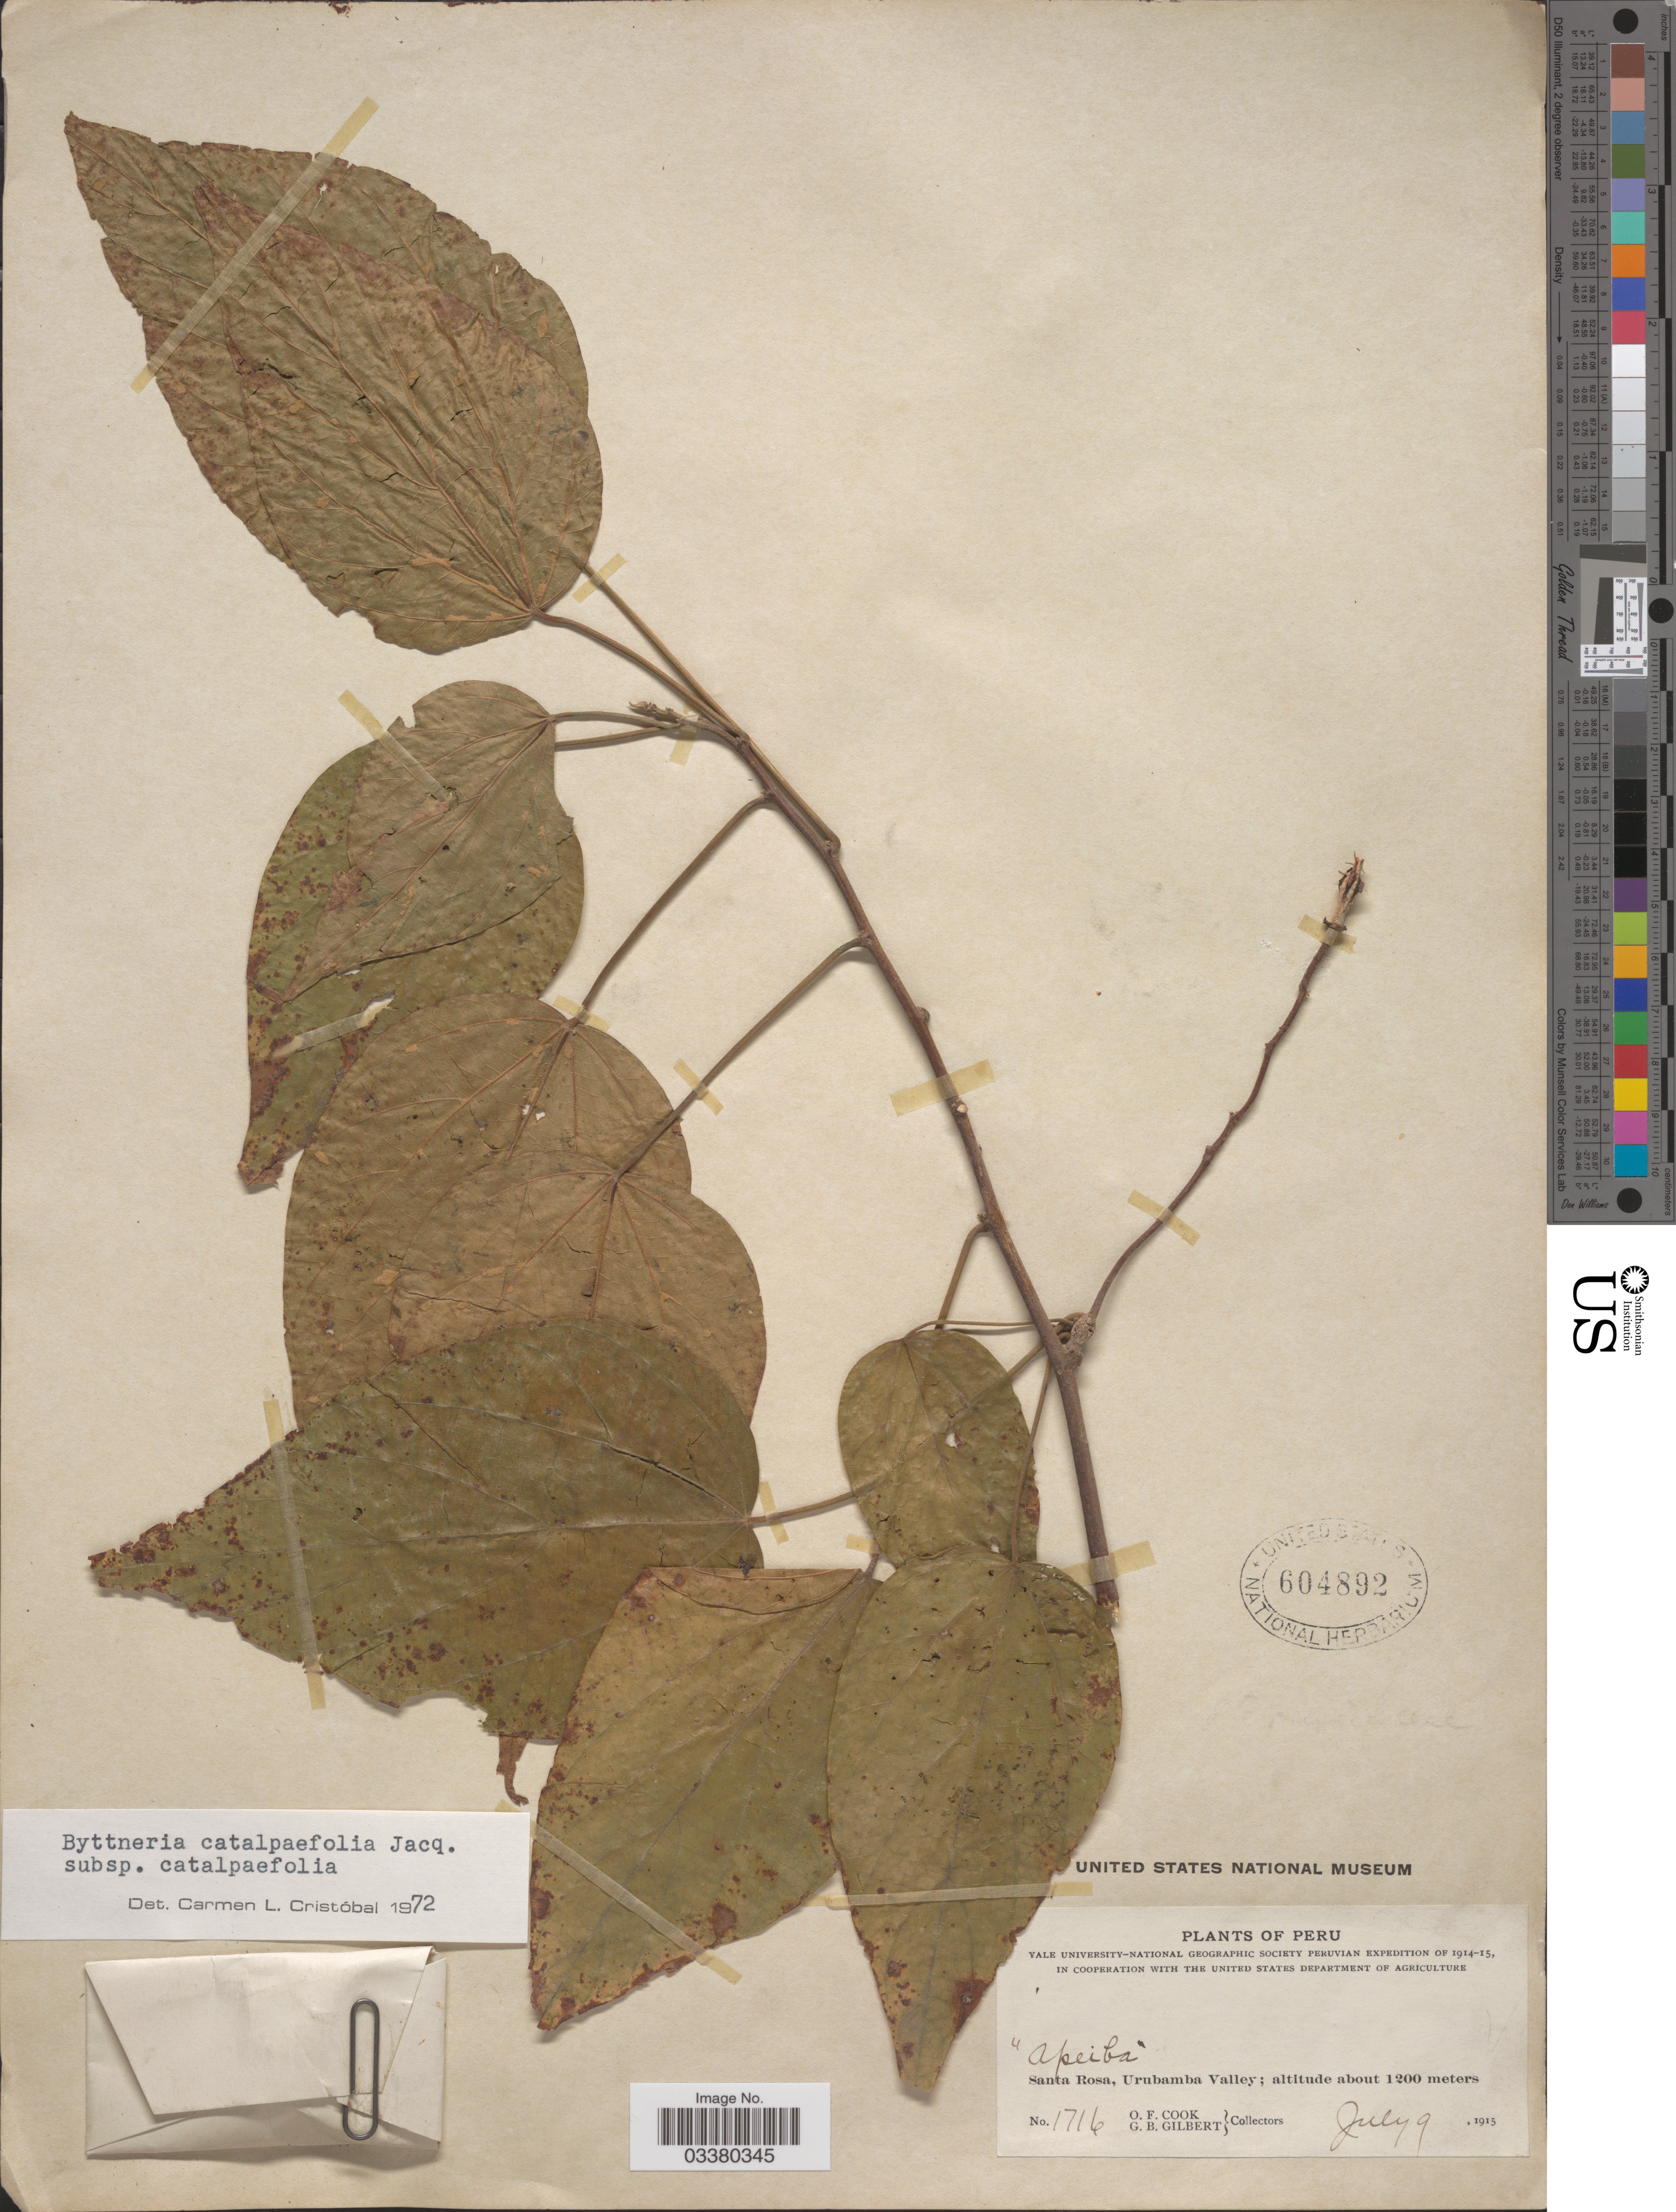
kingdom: Plantae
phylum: Tracheophyta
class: Magnoliopsida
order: Malvales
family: Malvaceae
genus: Byttneria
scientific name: Byttneria catalpifolia subsp. catalpifolia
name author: Jacq.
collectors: O. F. Cook & G. B. Gilbert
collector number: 1716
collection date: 1915-07-09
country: Peru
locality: Santa Rosa, Urubamba Valley.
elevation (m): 1200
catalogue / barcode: US 604892